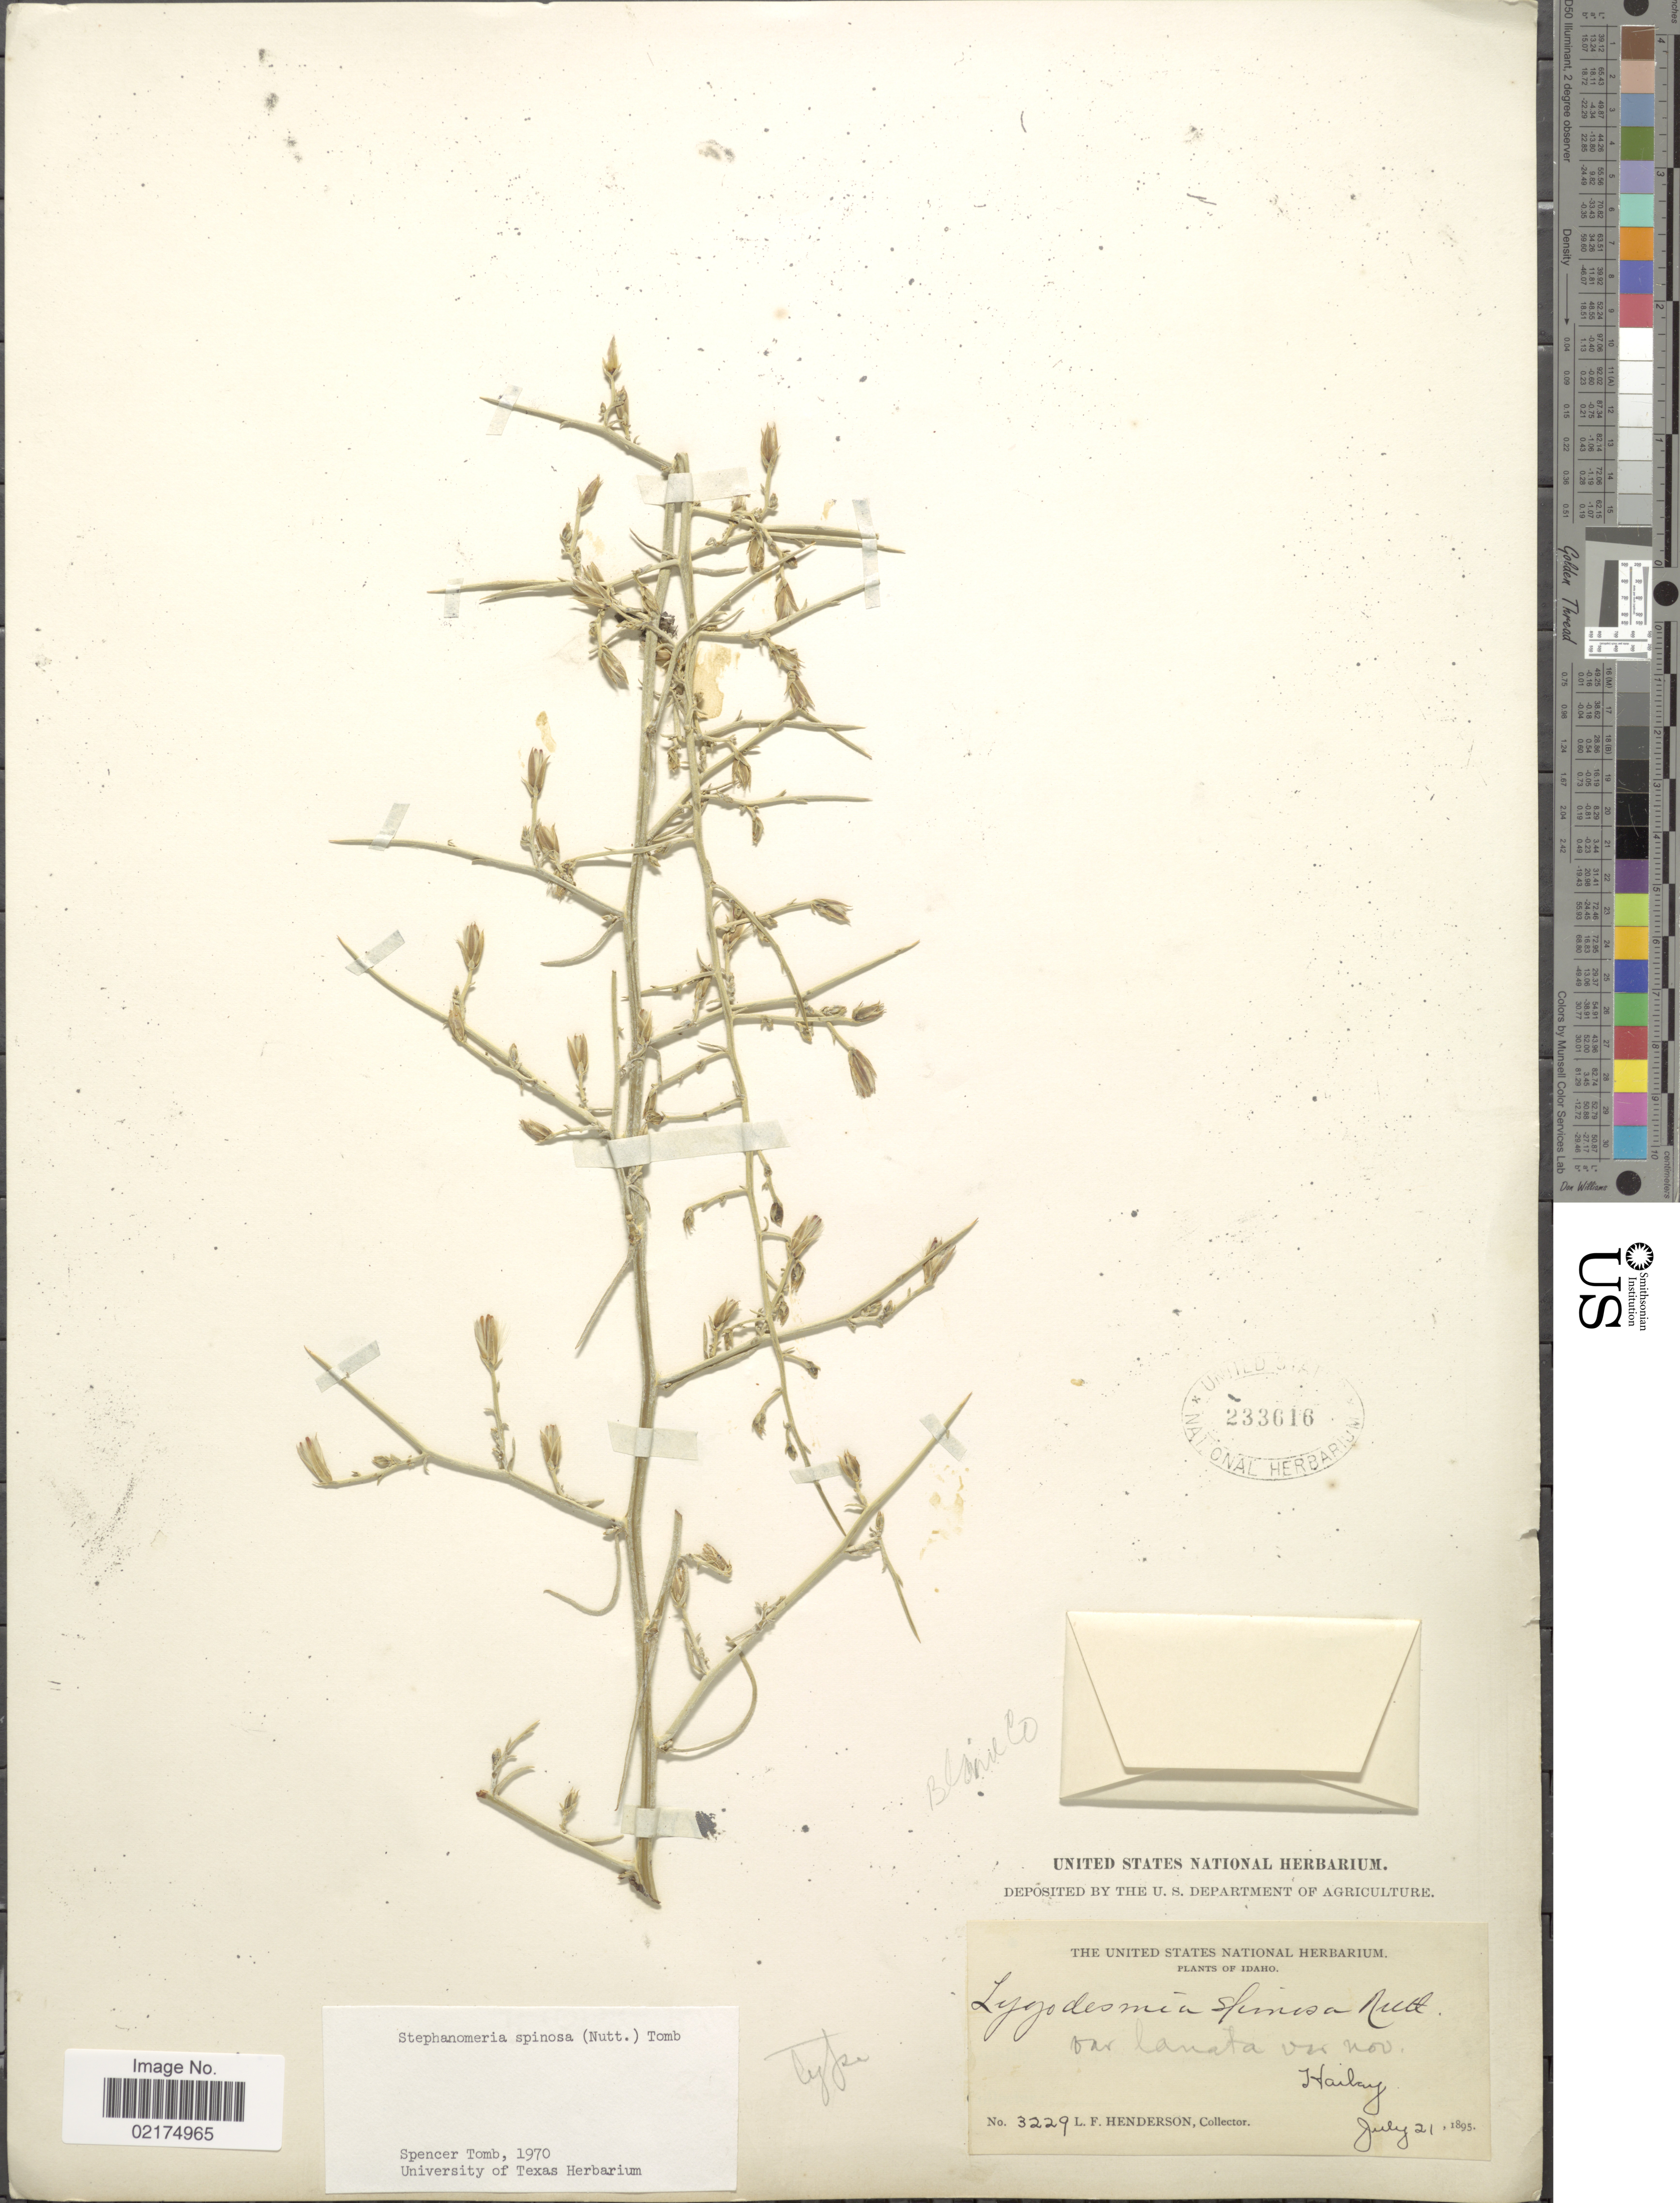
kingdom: Plantae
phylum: Tracheophyta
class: Magnoliopsida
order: Asterales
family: Asteraceae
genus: Pleiacanthus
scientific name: Pleiacanthus spinosus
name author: (Nutt.) Rydb.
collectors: L. Henderson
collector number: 3229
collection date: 1895-07-21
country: United States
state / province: Idaho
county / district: Blaine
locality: Hailey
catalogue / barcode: US 233616